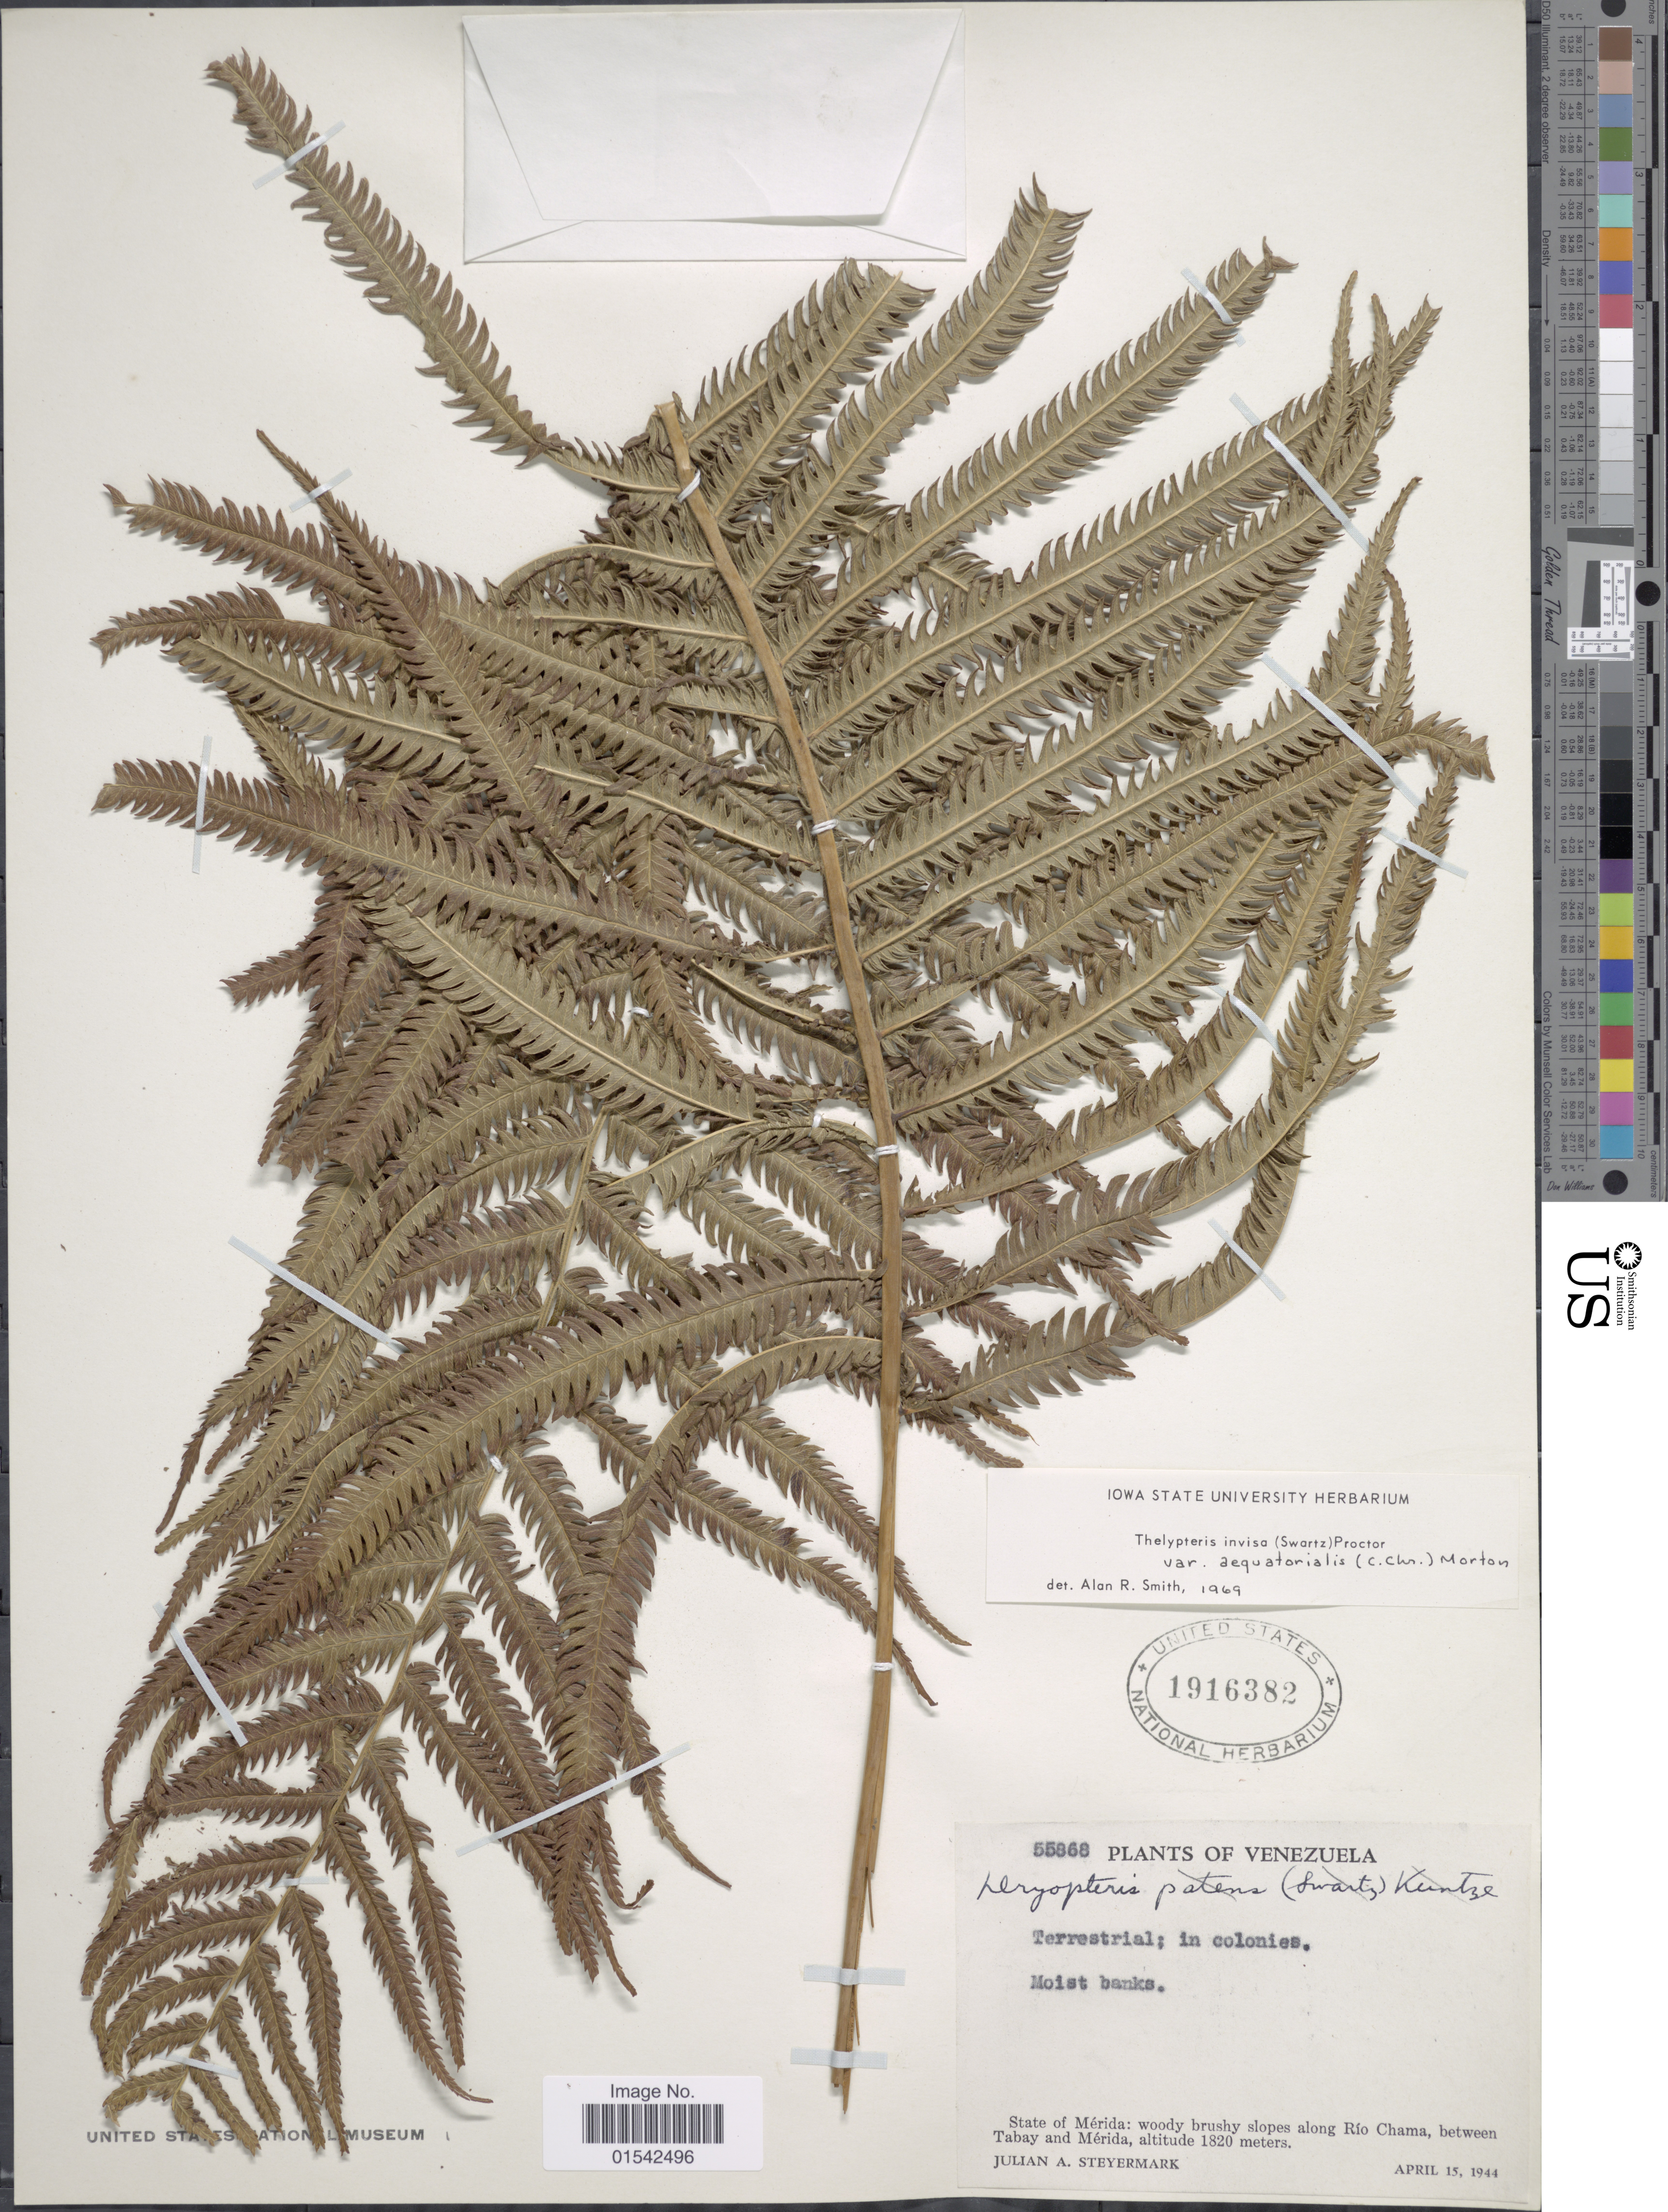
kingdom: Plantae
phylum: Tracheophyta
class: Polypodiopsida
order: Polypodiales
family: Thelypteridaceae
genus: Cyclosorus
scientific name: Cyclosorus grandis (A.R. Sm.) comb. nov., ined 2015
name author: (A.R. Sm.)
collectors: J. Steyermark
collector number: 55868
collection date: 1944-04-15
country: Venezuela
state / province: Mérida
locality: Woody brushy slopes along Río Chama, between Tabay and Mérida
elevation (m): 1820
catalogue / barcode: US 1916382